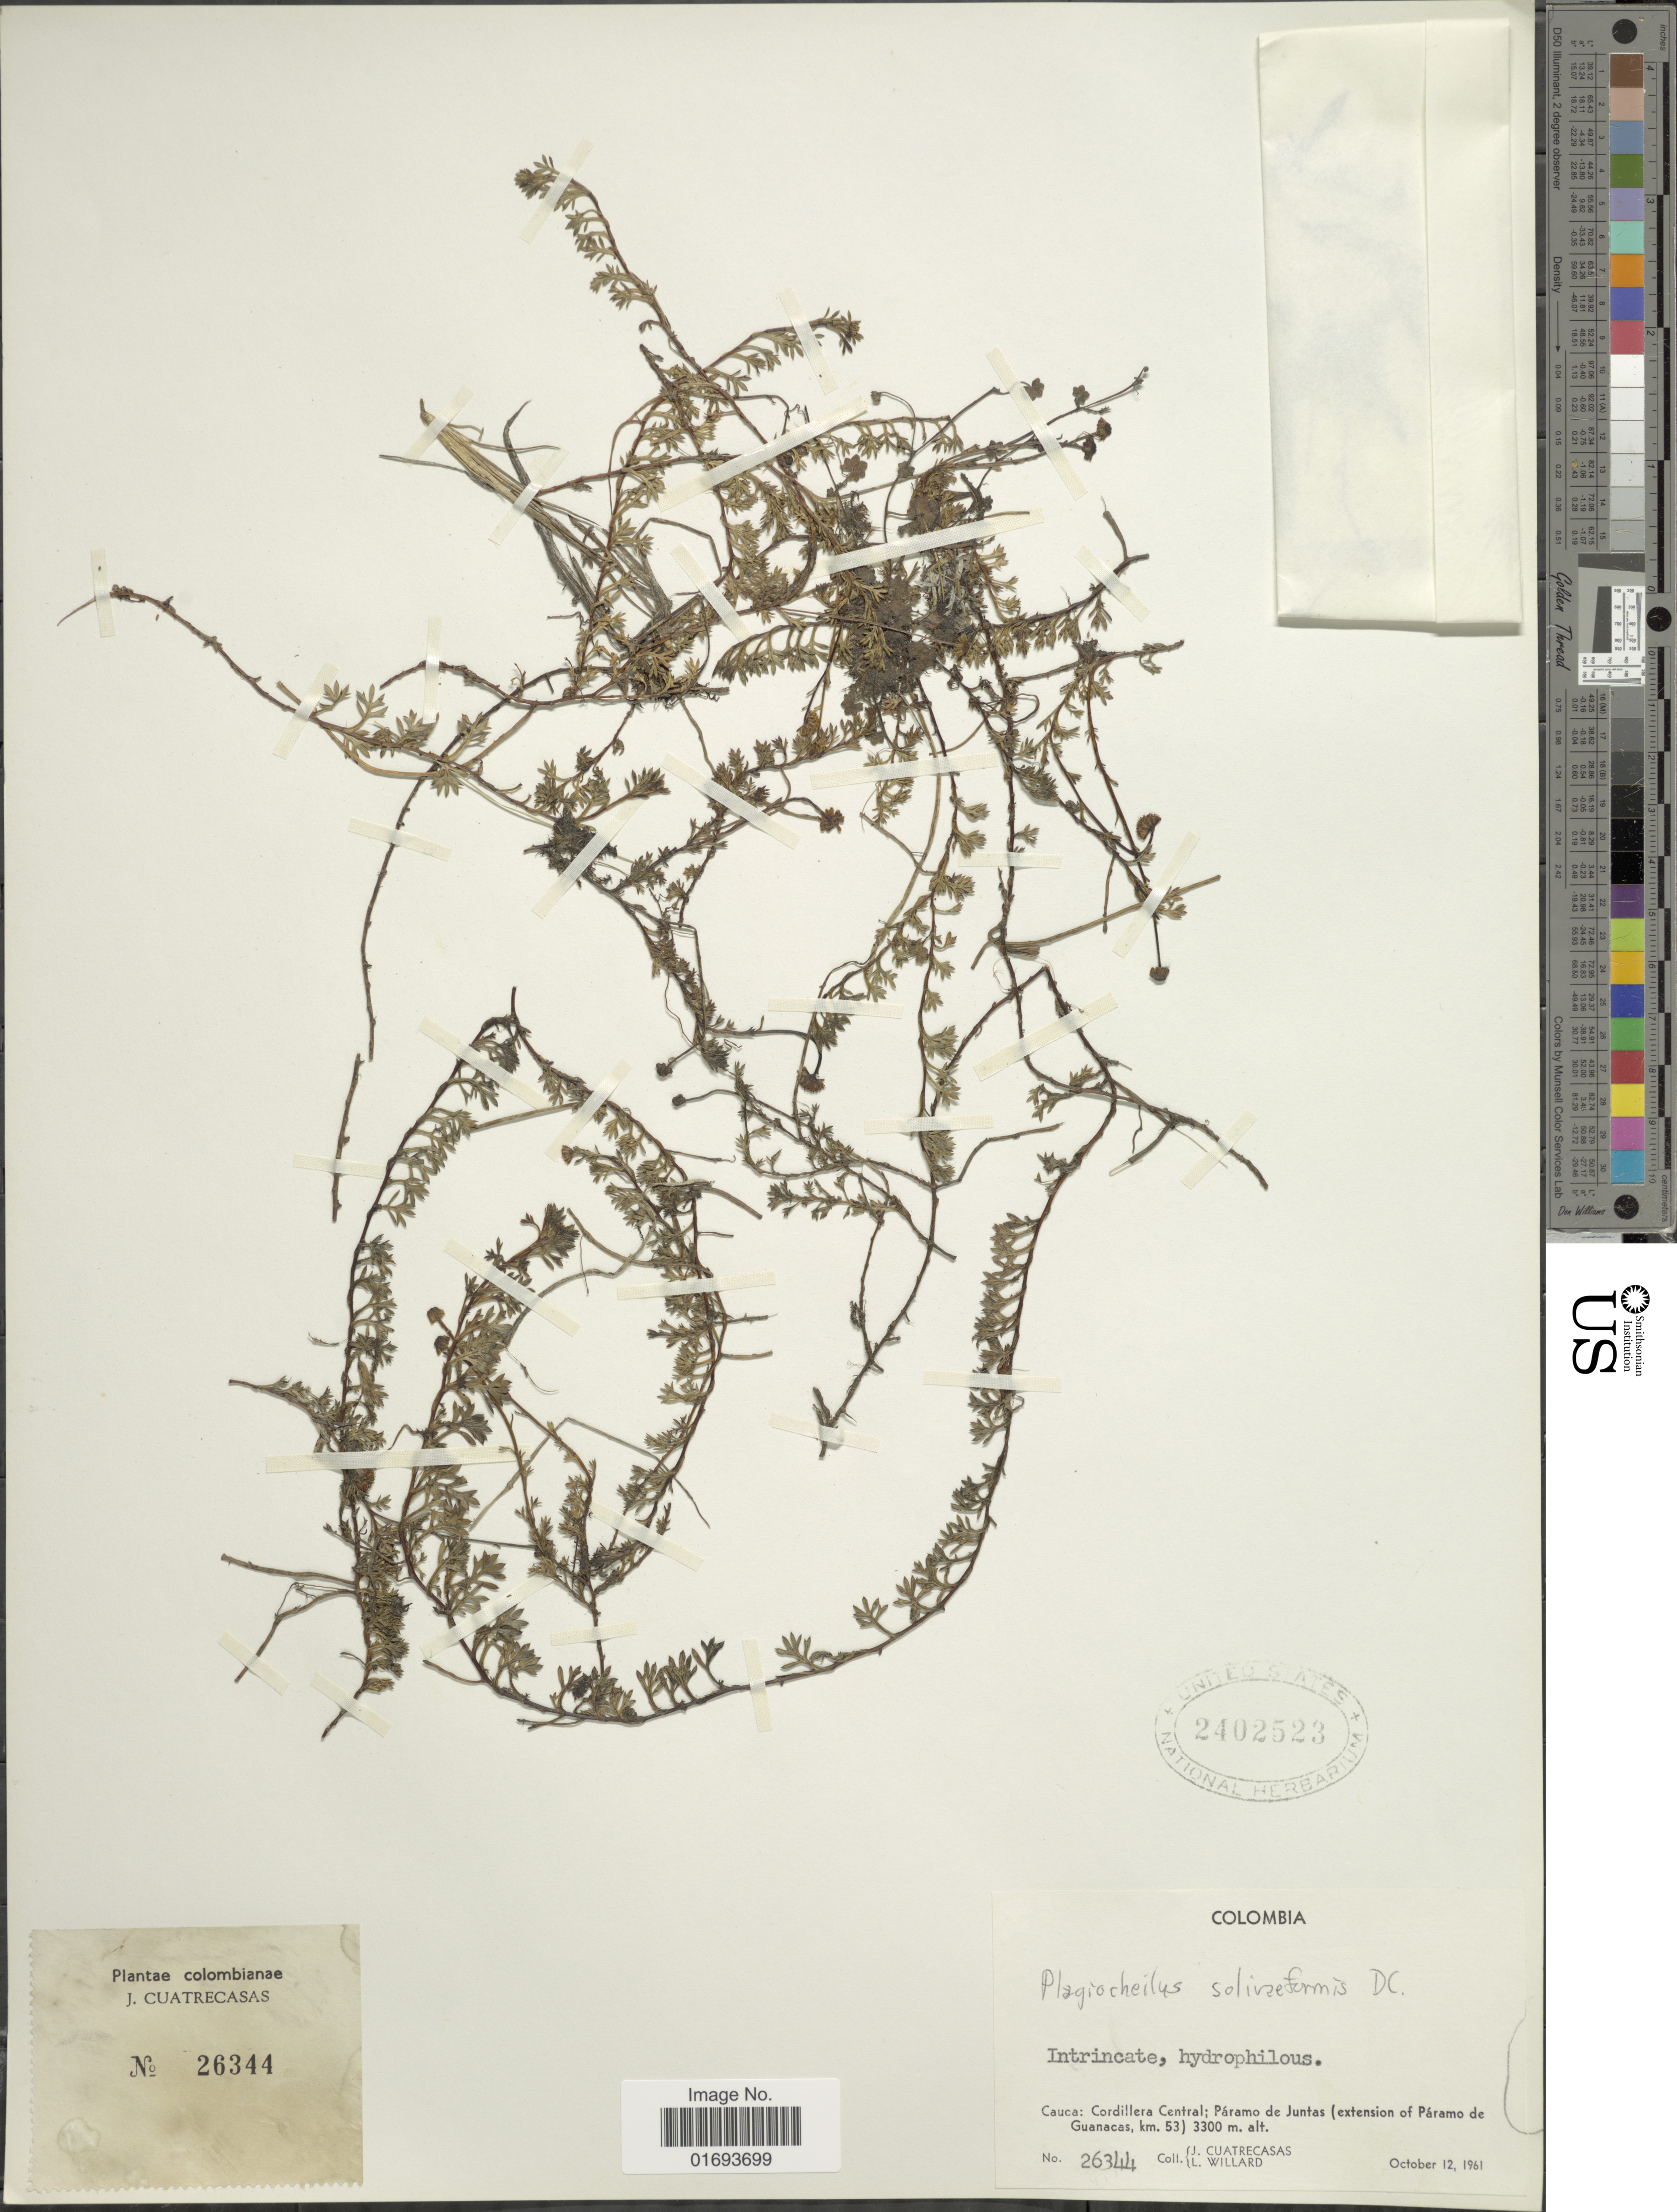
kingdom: Plantae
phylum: Tracheophyta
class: Magnoliopsida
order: Asterales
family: Asteraceae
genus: Plagiocheilus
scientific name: Plagiocheilus solivaeformis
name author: DC.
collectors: J. Cuatrecasas & L. Willard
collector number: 26344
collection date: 1961-10-12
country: Colombia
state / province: Cauca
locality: Cauca: Cordillera Central; Paramo de Juntas (extension of Paramo de Guanacas, km 53)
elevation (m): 3300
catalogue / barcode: US 2402523